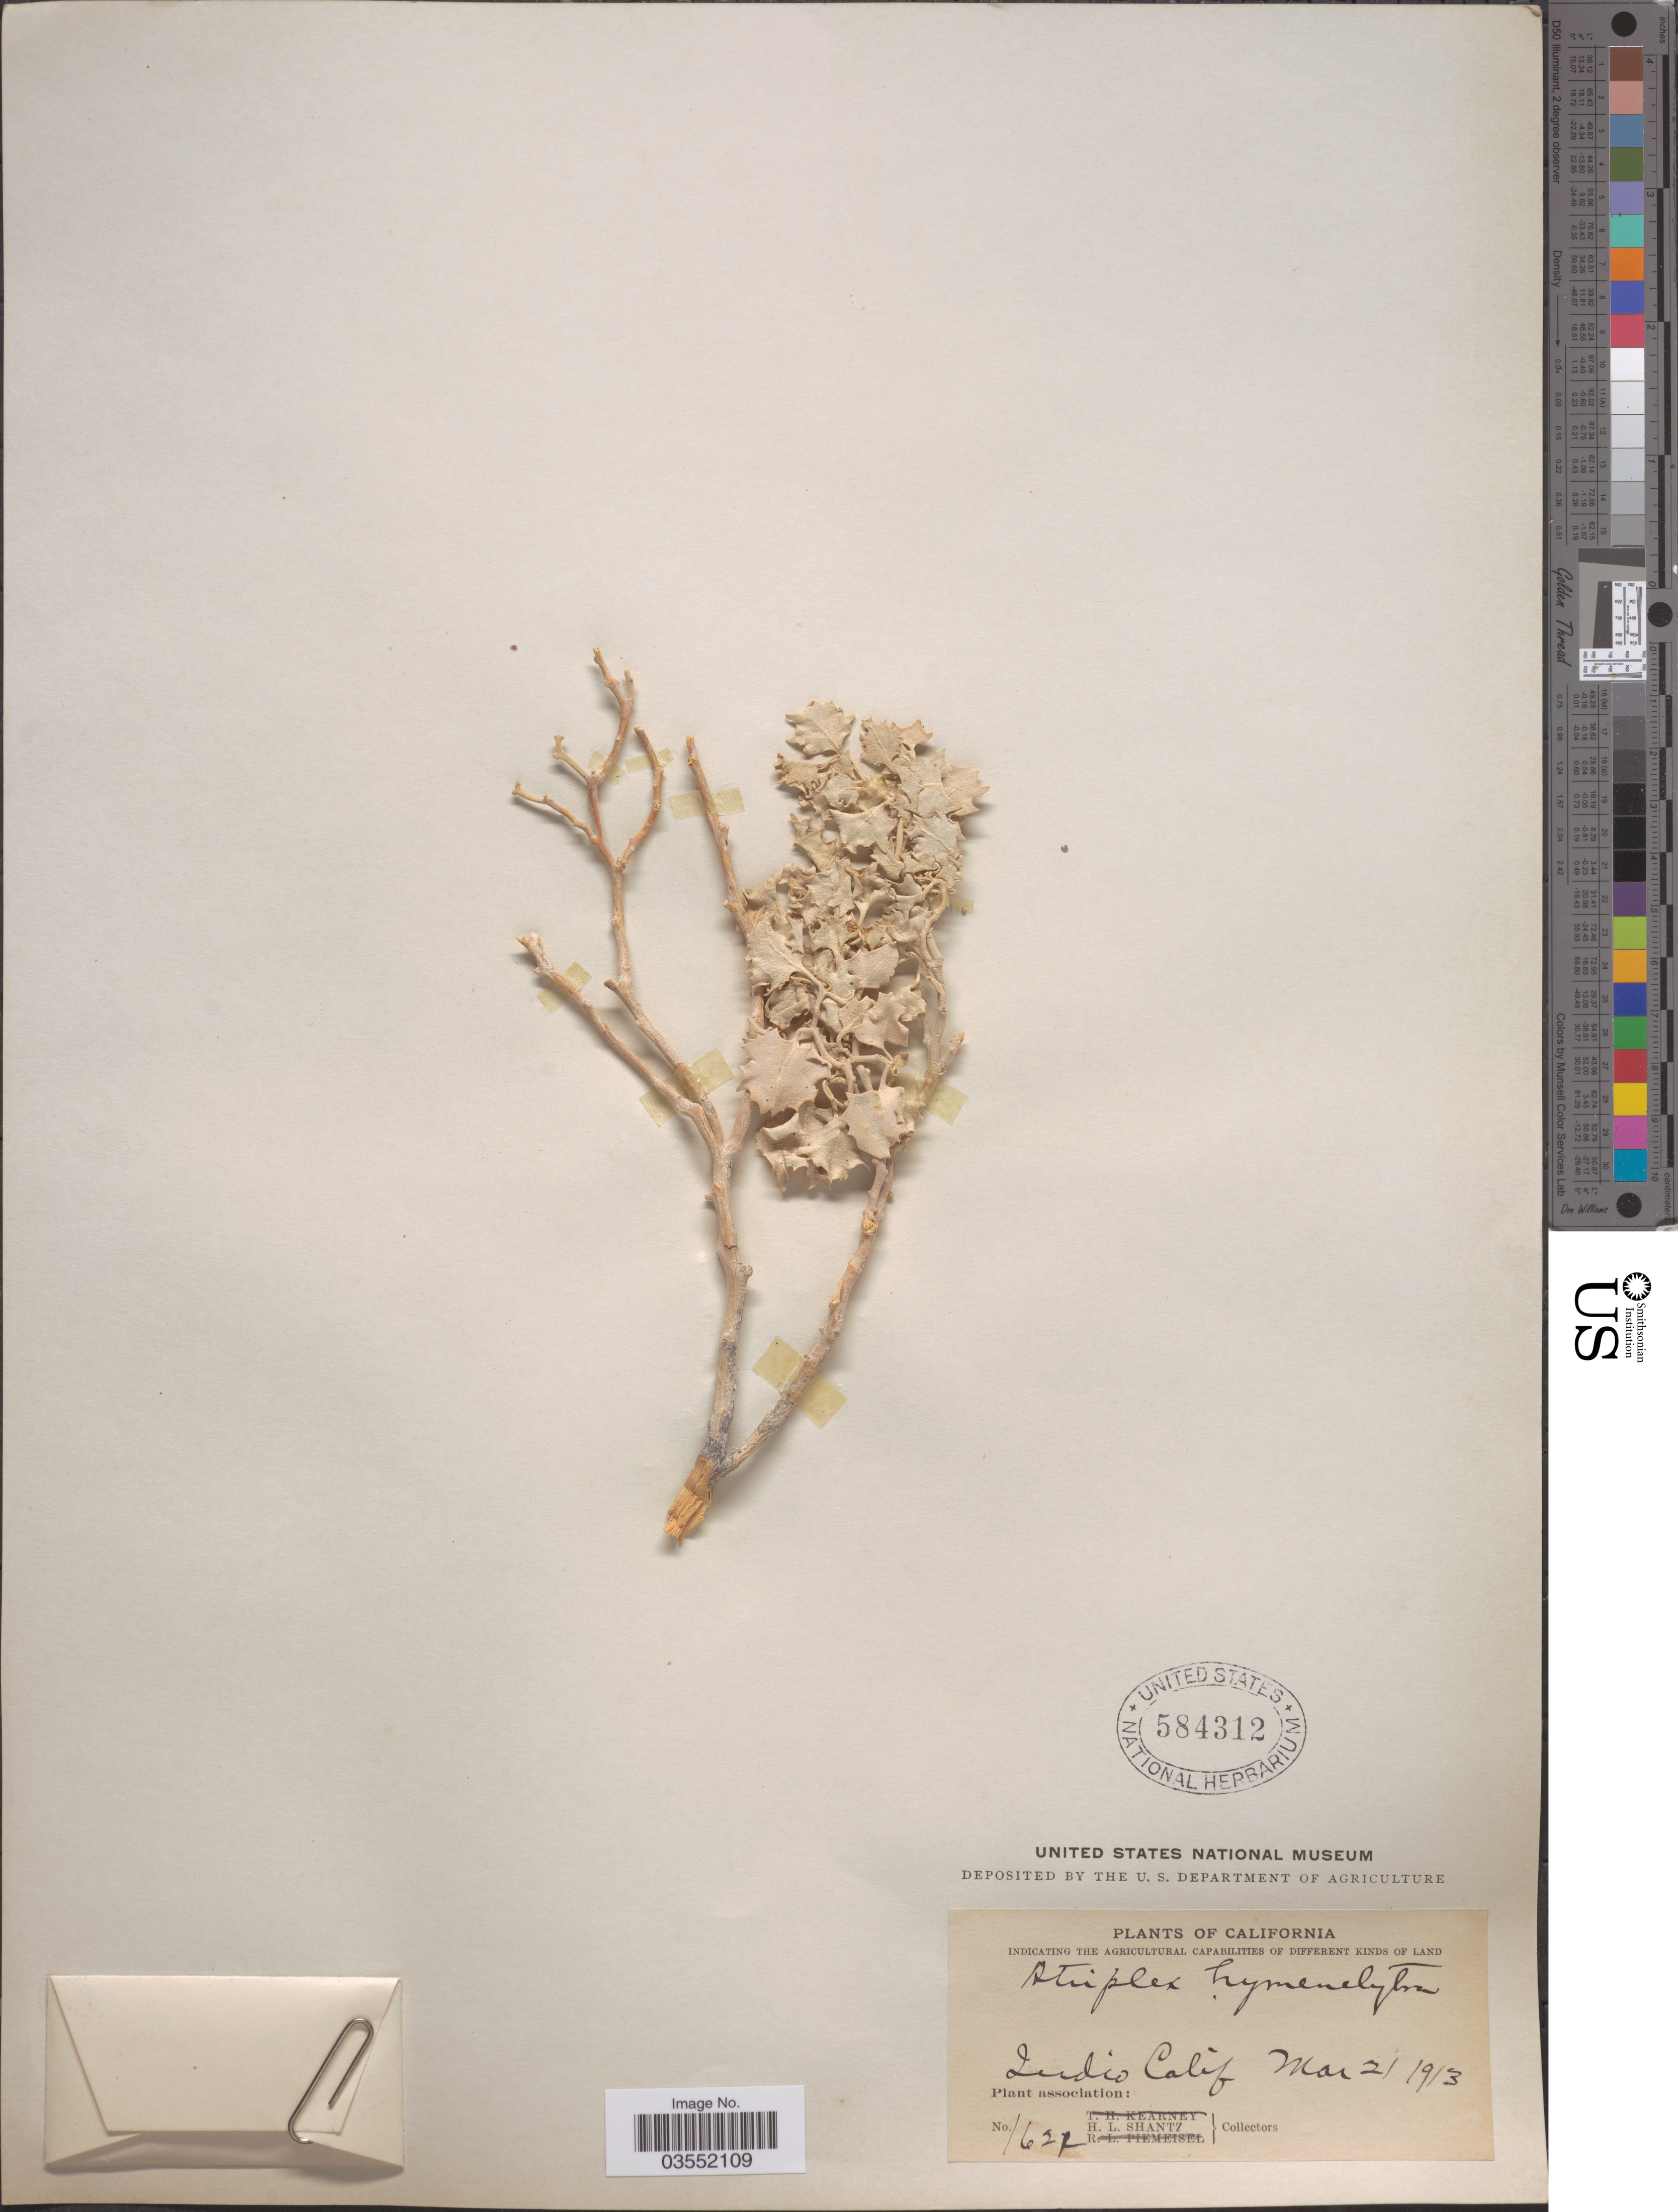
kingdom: Plantae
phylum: Tracheophyta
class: Magnoliopsida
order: Caryophyllales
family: Amaranthaceae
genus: Atriplex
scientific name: Atriplex hymenelytra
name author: (Torr.) S. Watson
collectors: H. Shantz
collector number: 1621*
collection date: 1913-03-21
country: United States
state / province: California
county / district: Riverside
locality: Indio Calif.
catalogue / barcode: US 584312